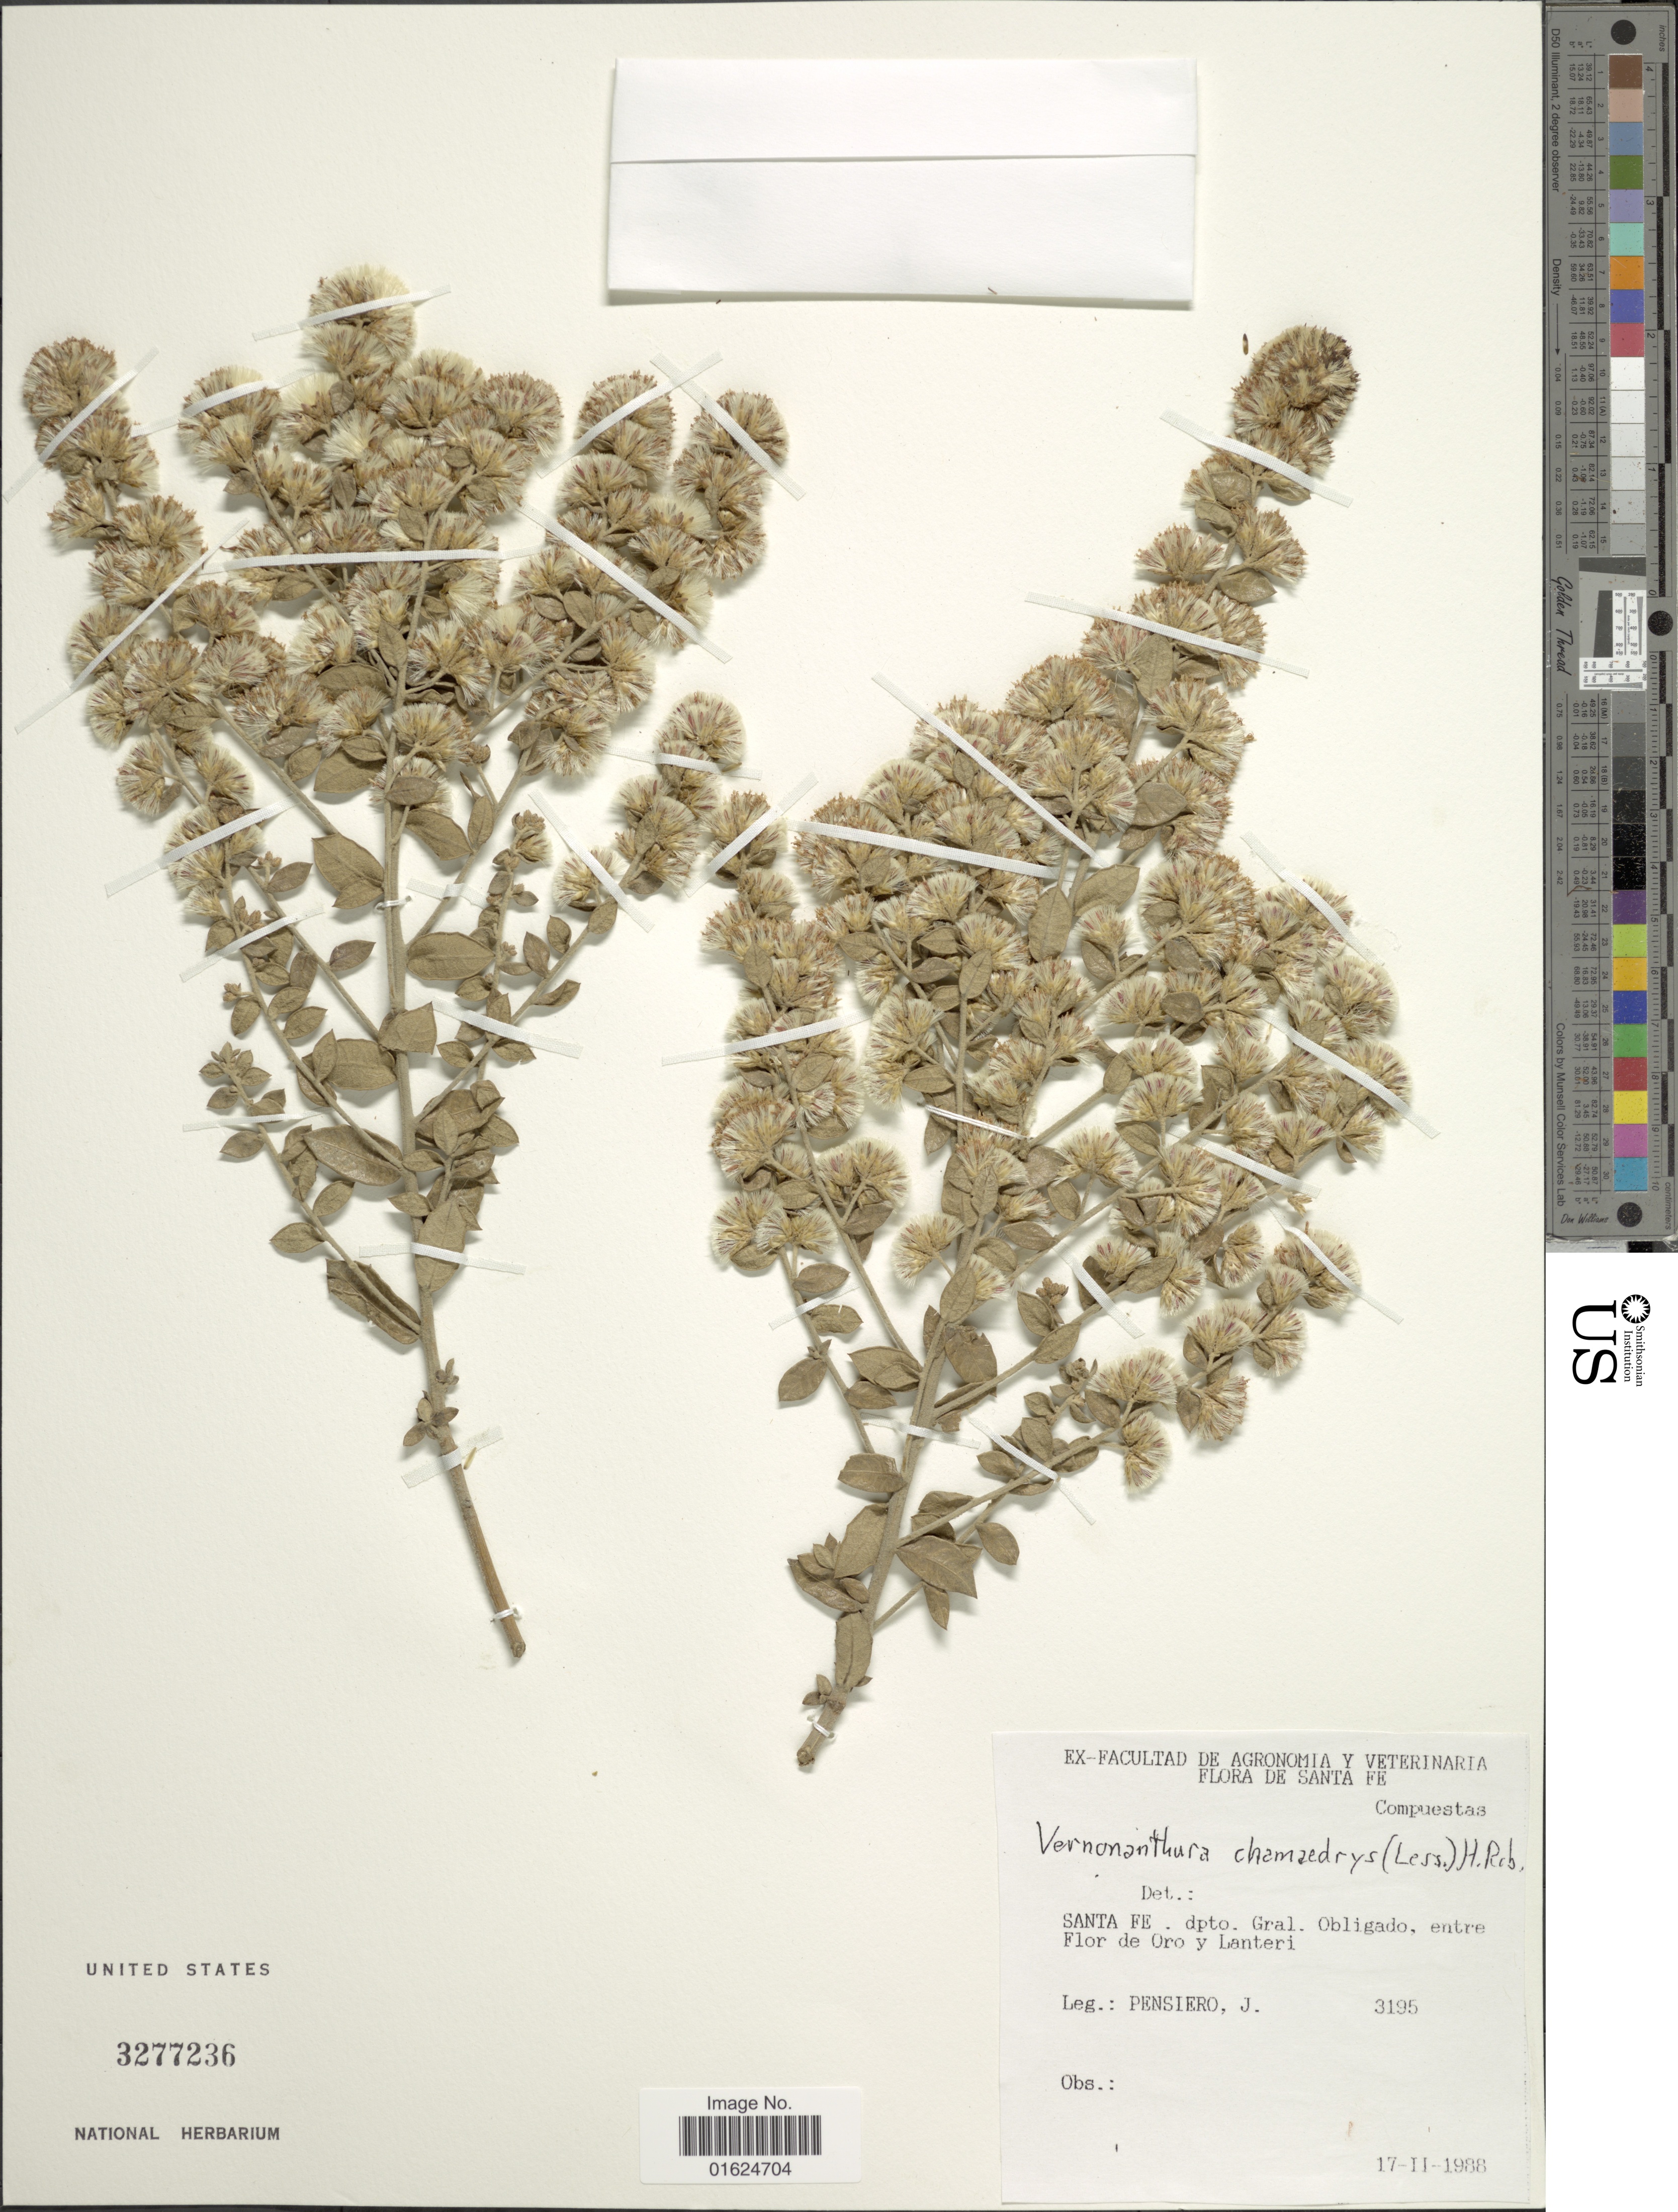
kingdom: Plantae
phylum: Tracheophyta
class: Magnoliopsida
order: Asterales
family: Asteraceae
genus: Vernonanthura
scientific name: Vernonanthura chamaedrys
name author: (Less.) H. Rob.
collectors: J. Pensiero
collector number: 3195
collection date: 1988-02-17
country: Argentina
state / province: Santa Fe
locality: Santa Fe. Dpto Gral. Obligado, entre Flor de Oro y Lanteri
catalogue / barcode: US 3277236